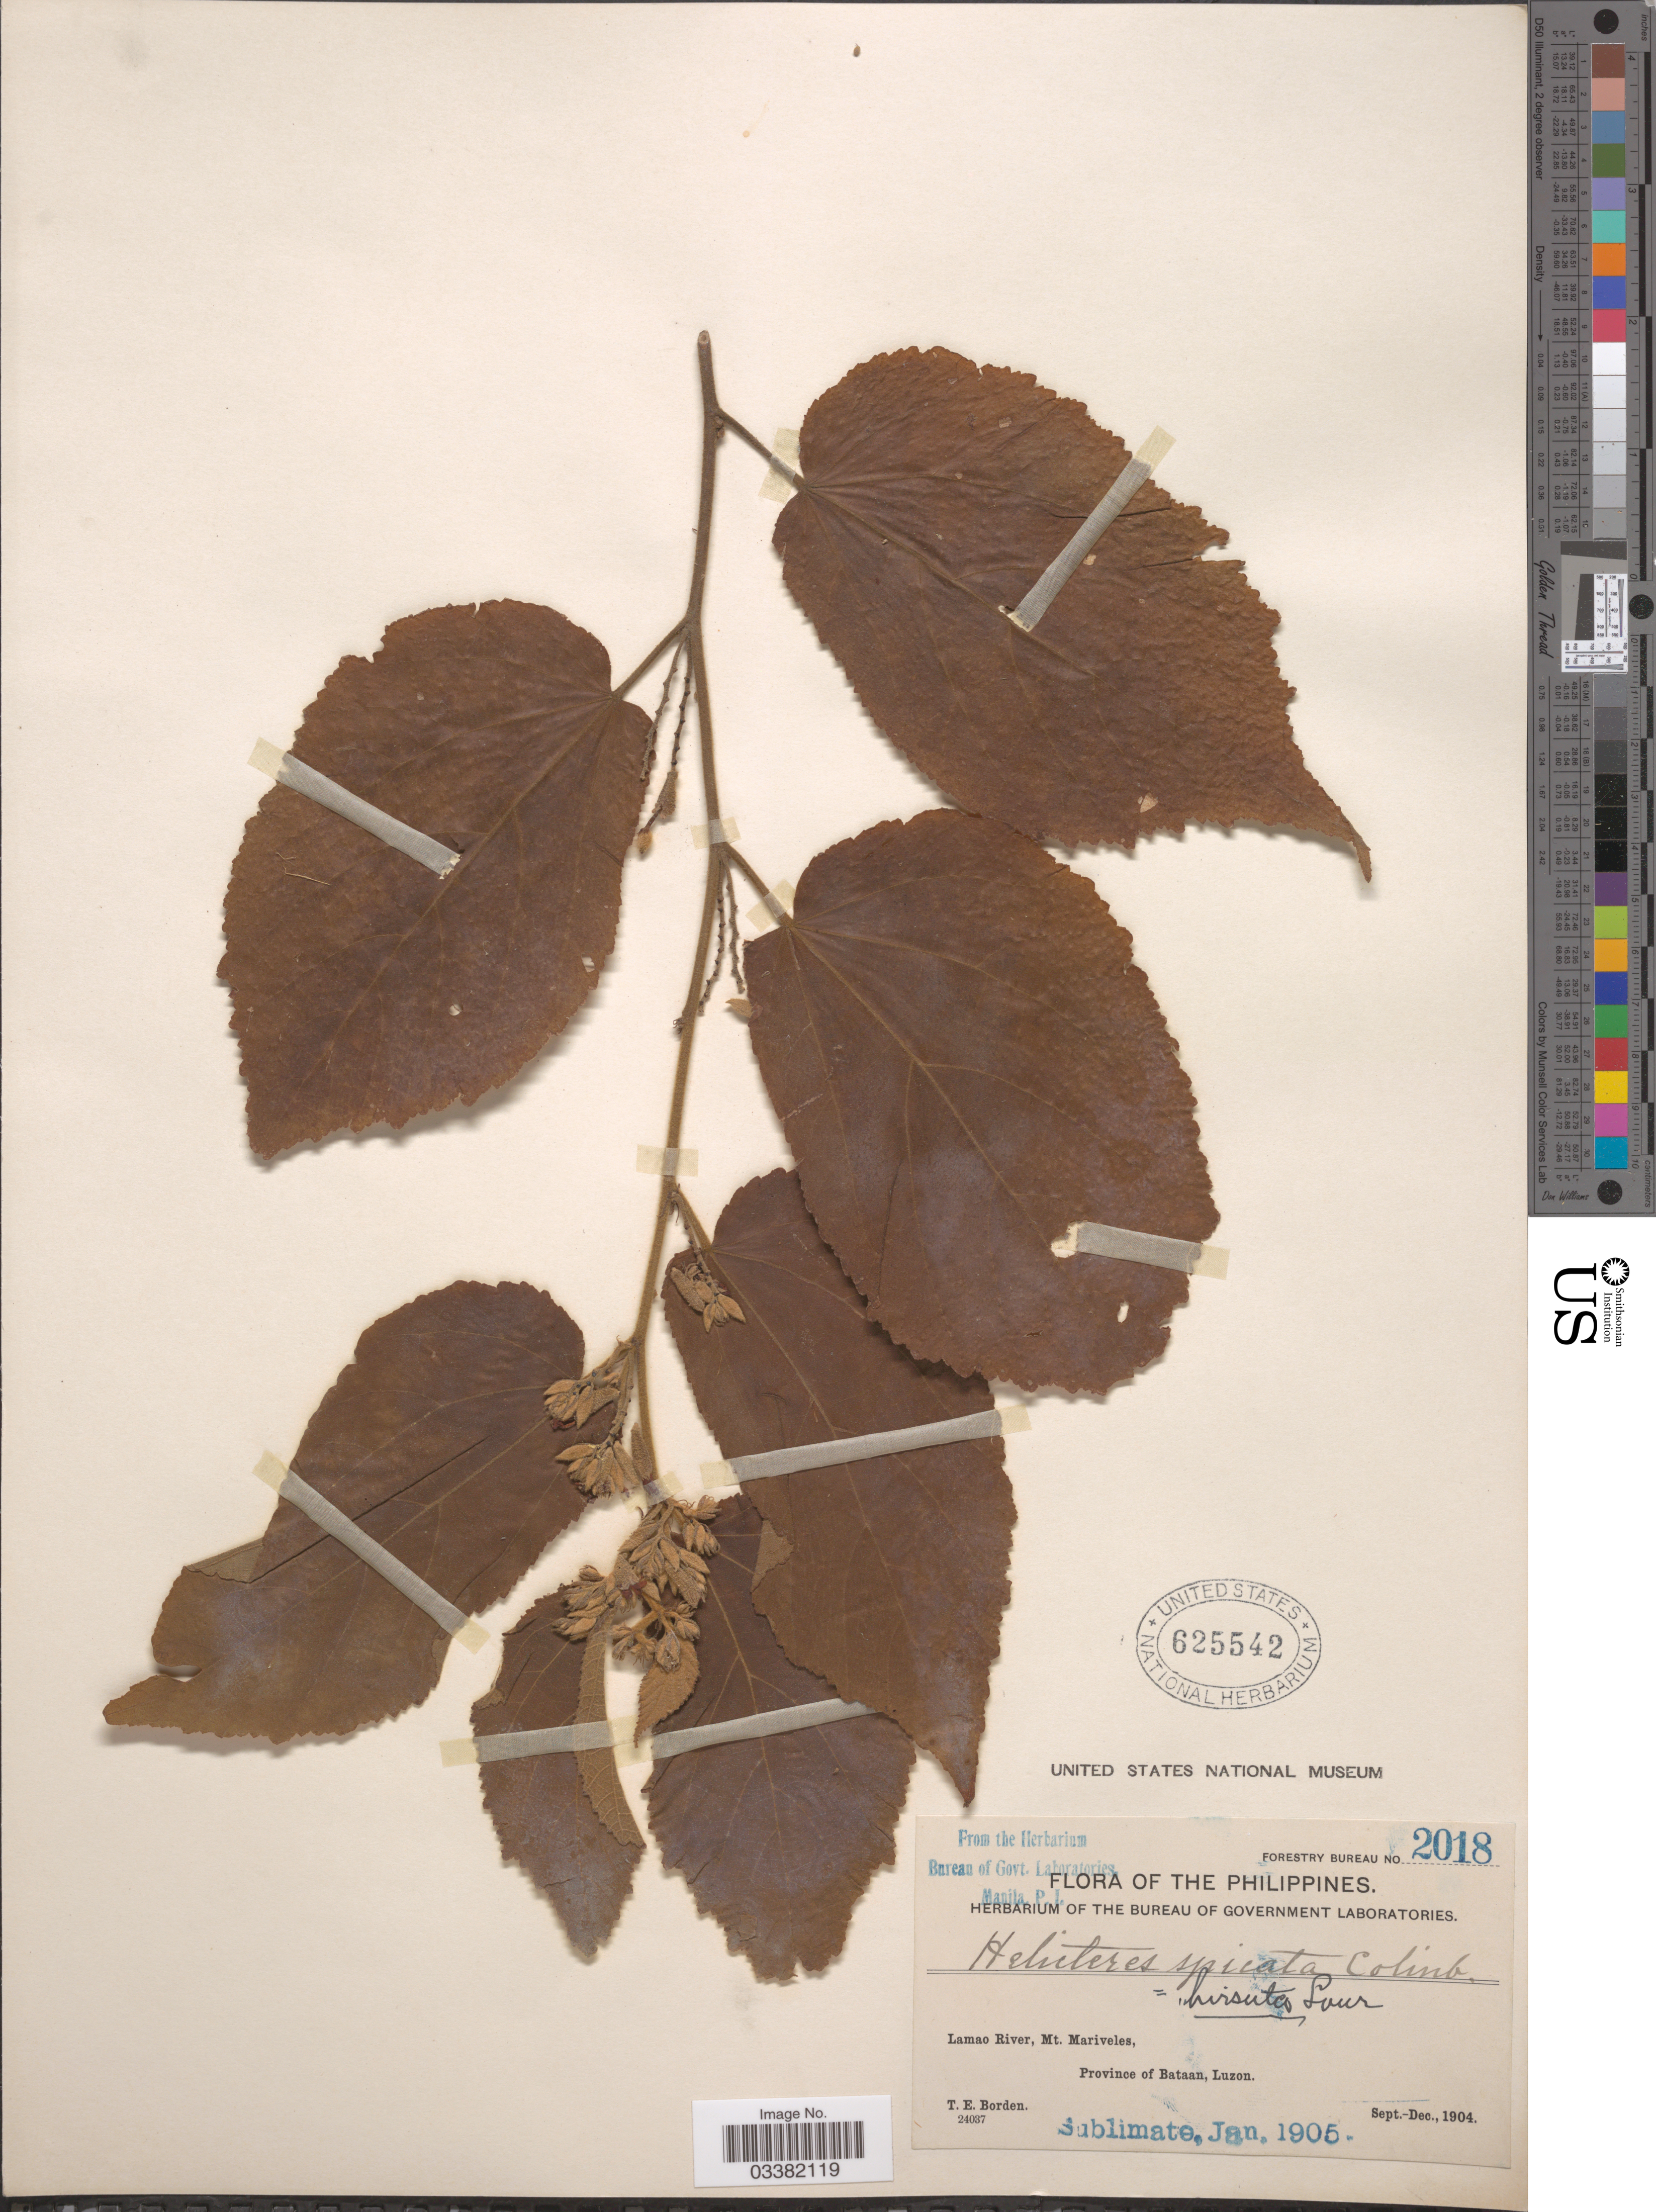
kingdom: Plantae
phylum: Tracheophyta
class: Magnoliopsida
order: Malvales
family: Malvaceae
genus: Helicteres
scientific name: Helicteres hirsuta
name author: Lour.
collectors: T. E. Borden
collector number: Forestry Bureau 2018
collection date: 1904-09/1904-12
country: Philippines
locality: Lamao River, Mt. Mariveles, Province of Bataan, Luzon.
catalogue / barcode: US 625542